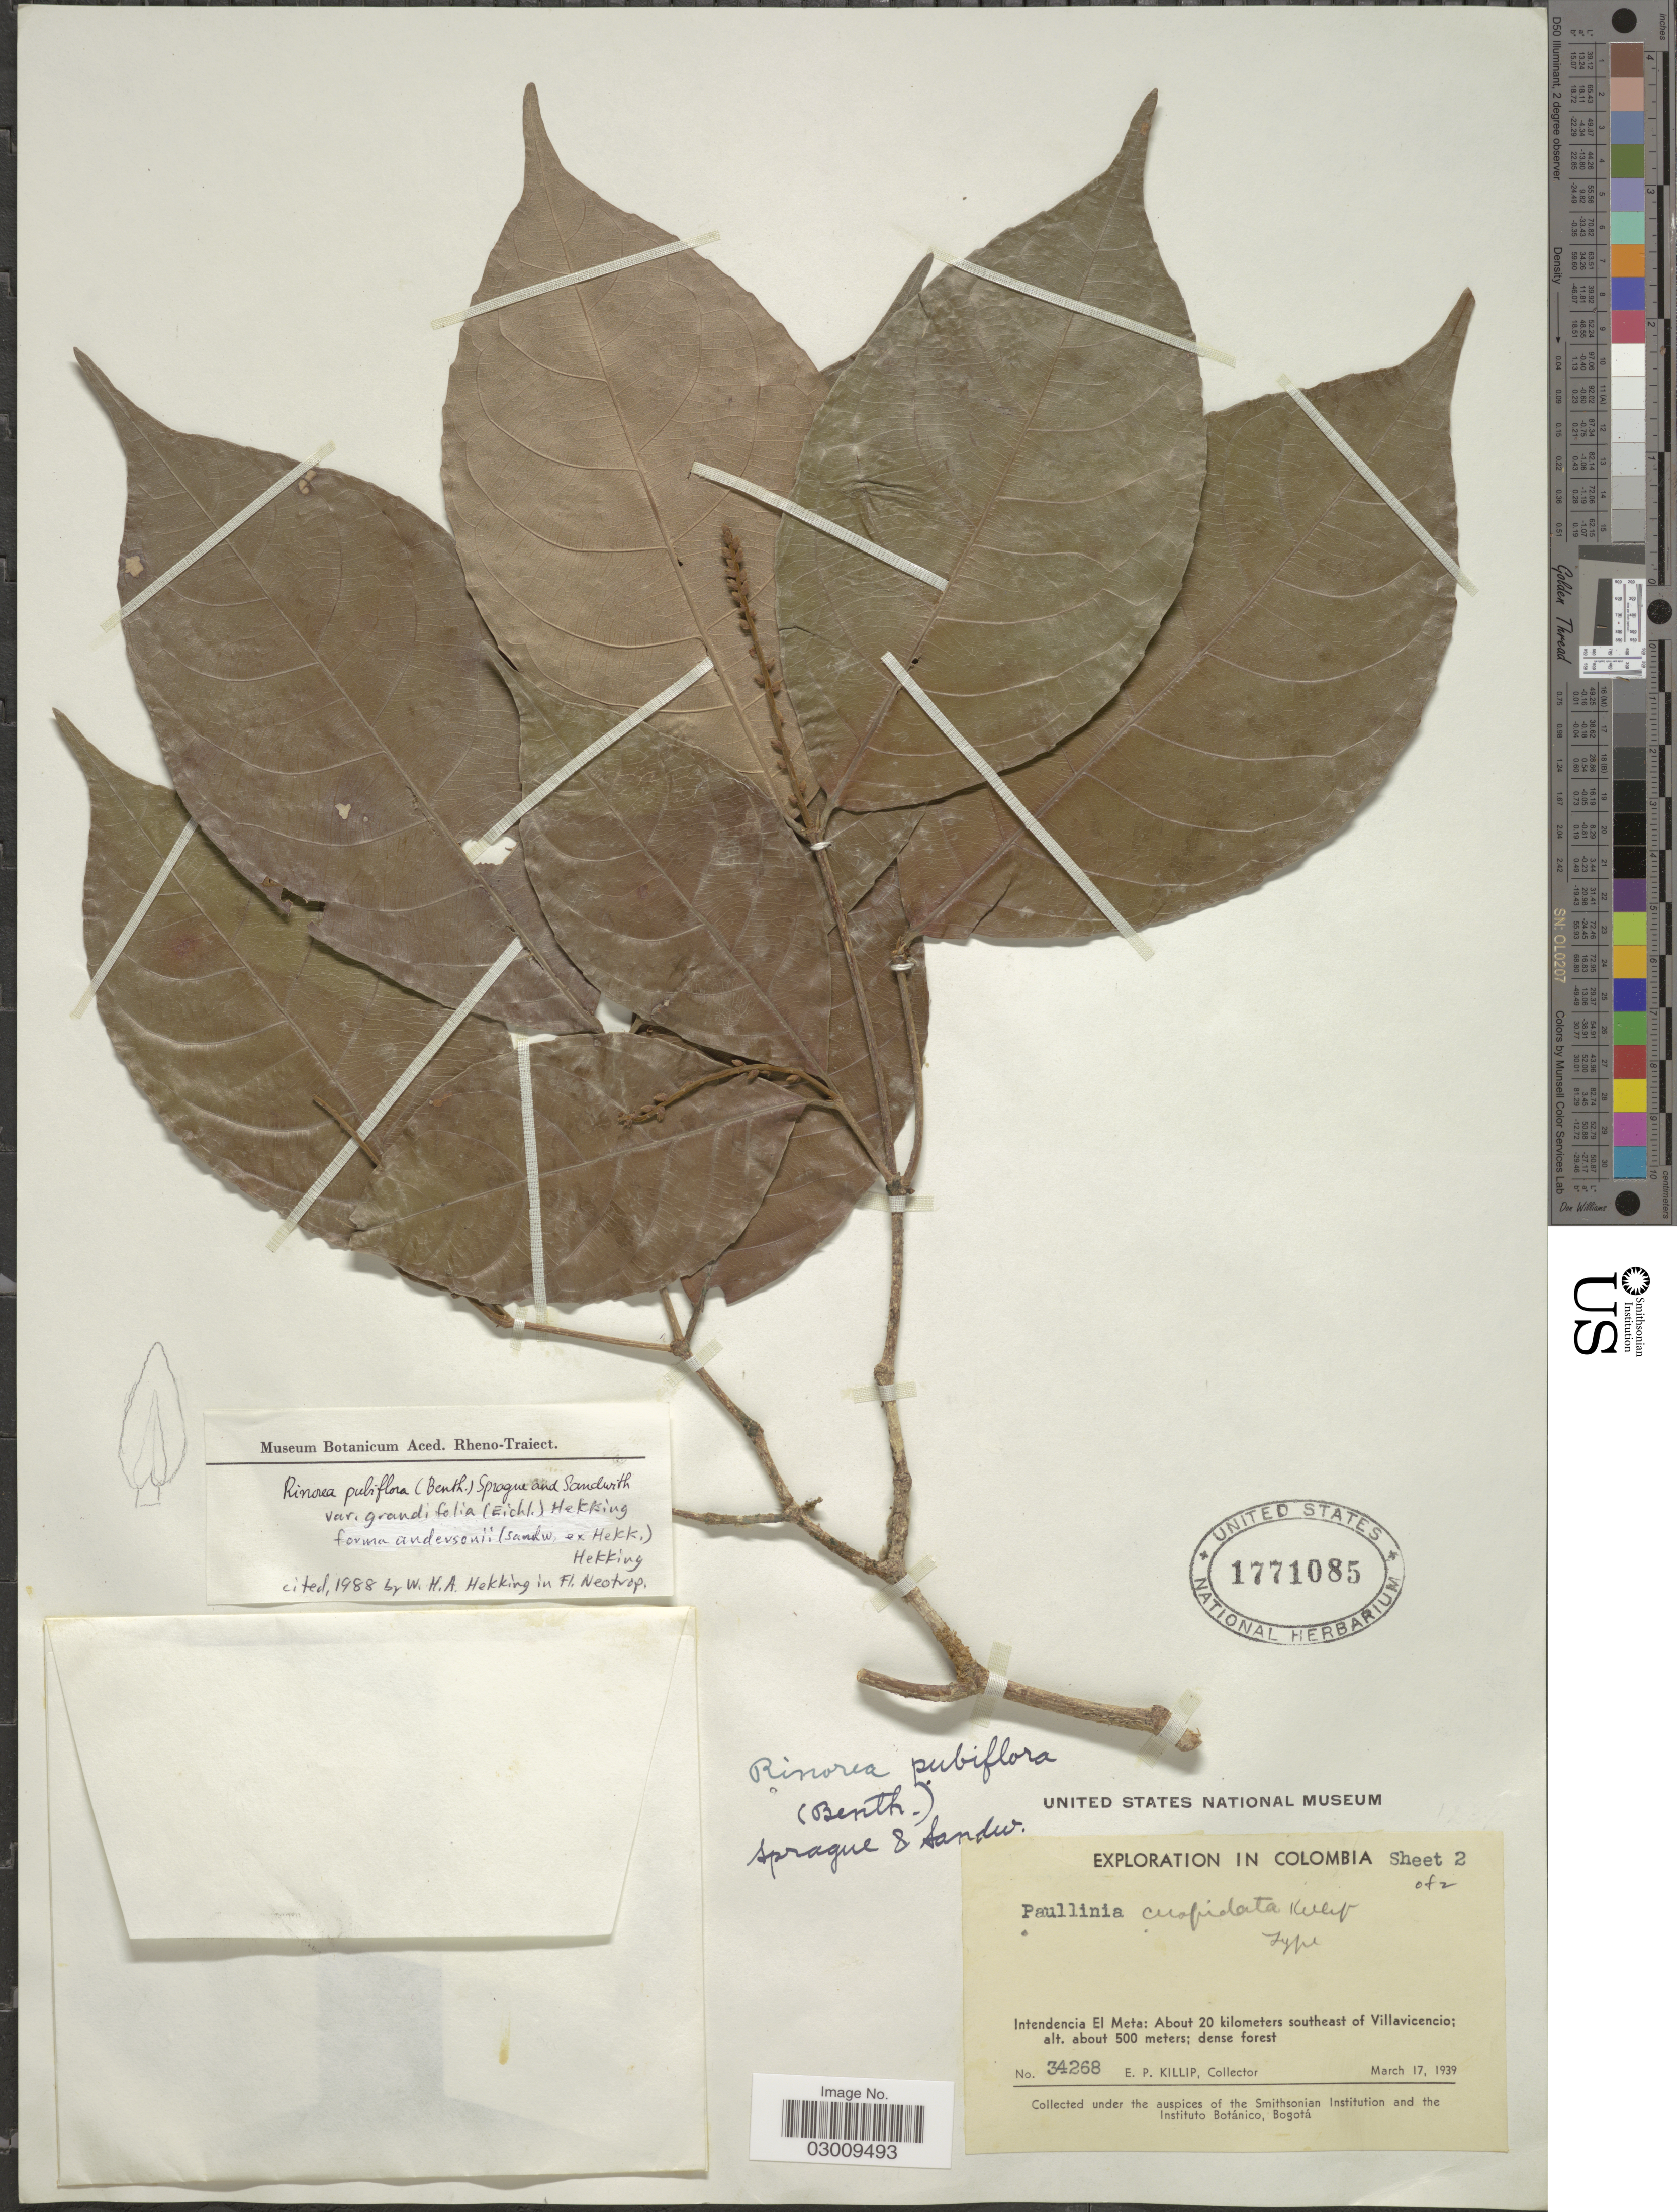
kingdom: Plantae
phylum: Tracheophyta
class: Magnoliopsida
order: Malpighiales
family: Violaceae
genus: Rinorea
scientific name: Rinorea grandifolia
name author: Melch.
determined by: Hoyos-Gomez, S. E.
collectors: E. P. Killip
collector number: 34268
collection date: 1939-03-17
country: Colombia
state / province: Meta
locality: Intendencia El Meta: About 20 kilometers southeast of Villavicencio.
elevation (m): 500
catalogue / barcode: US 1771085